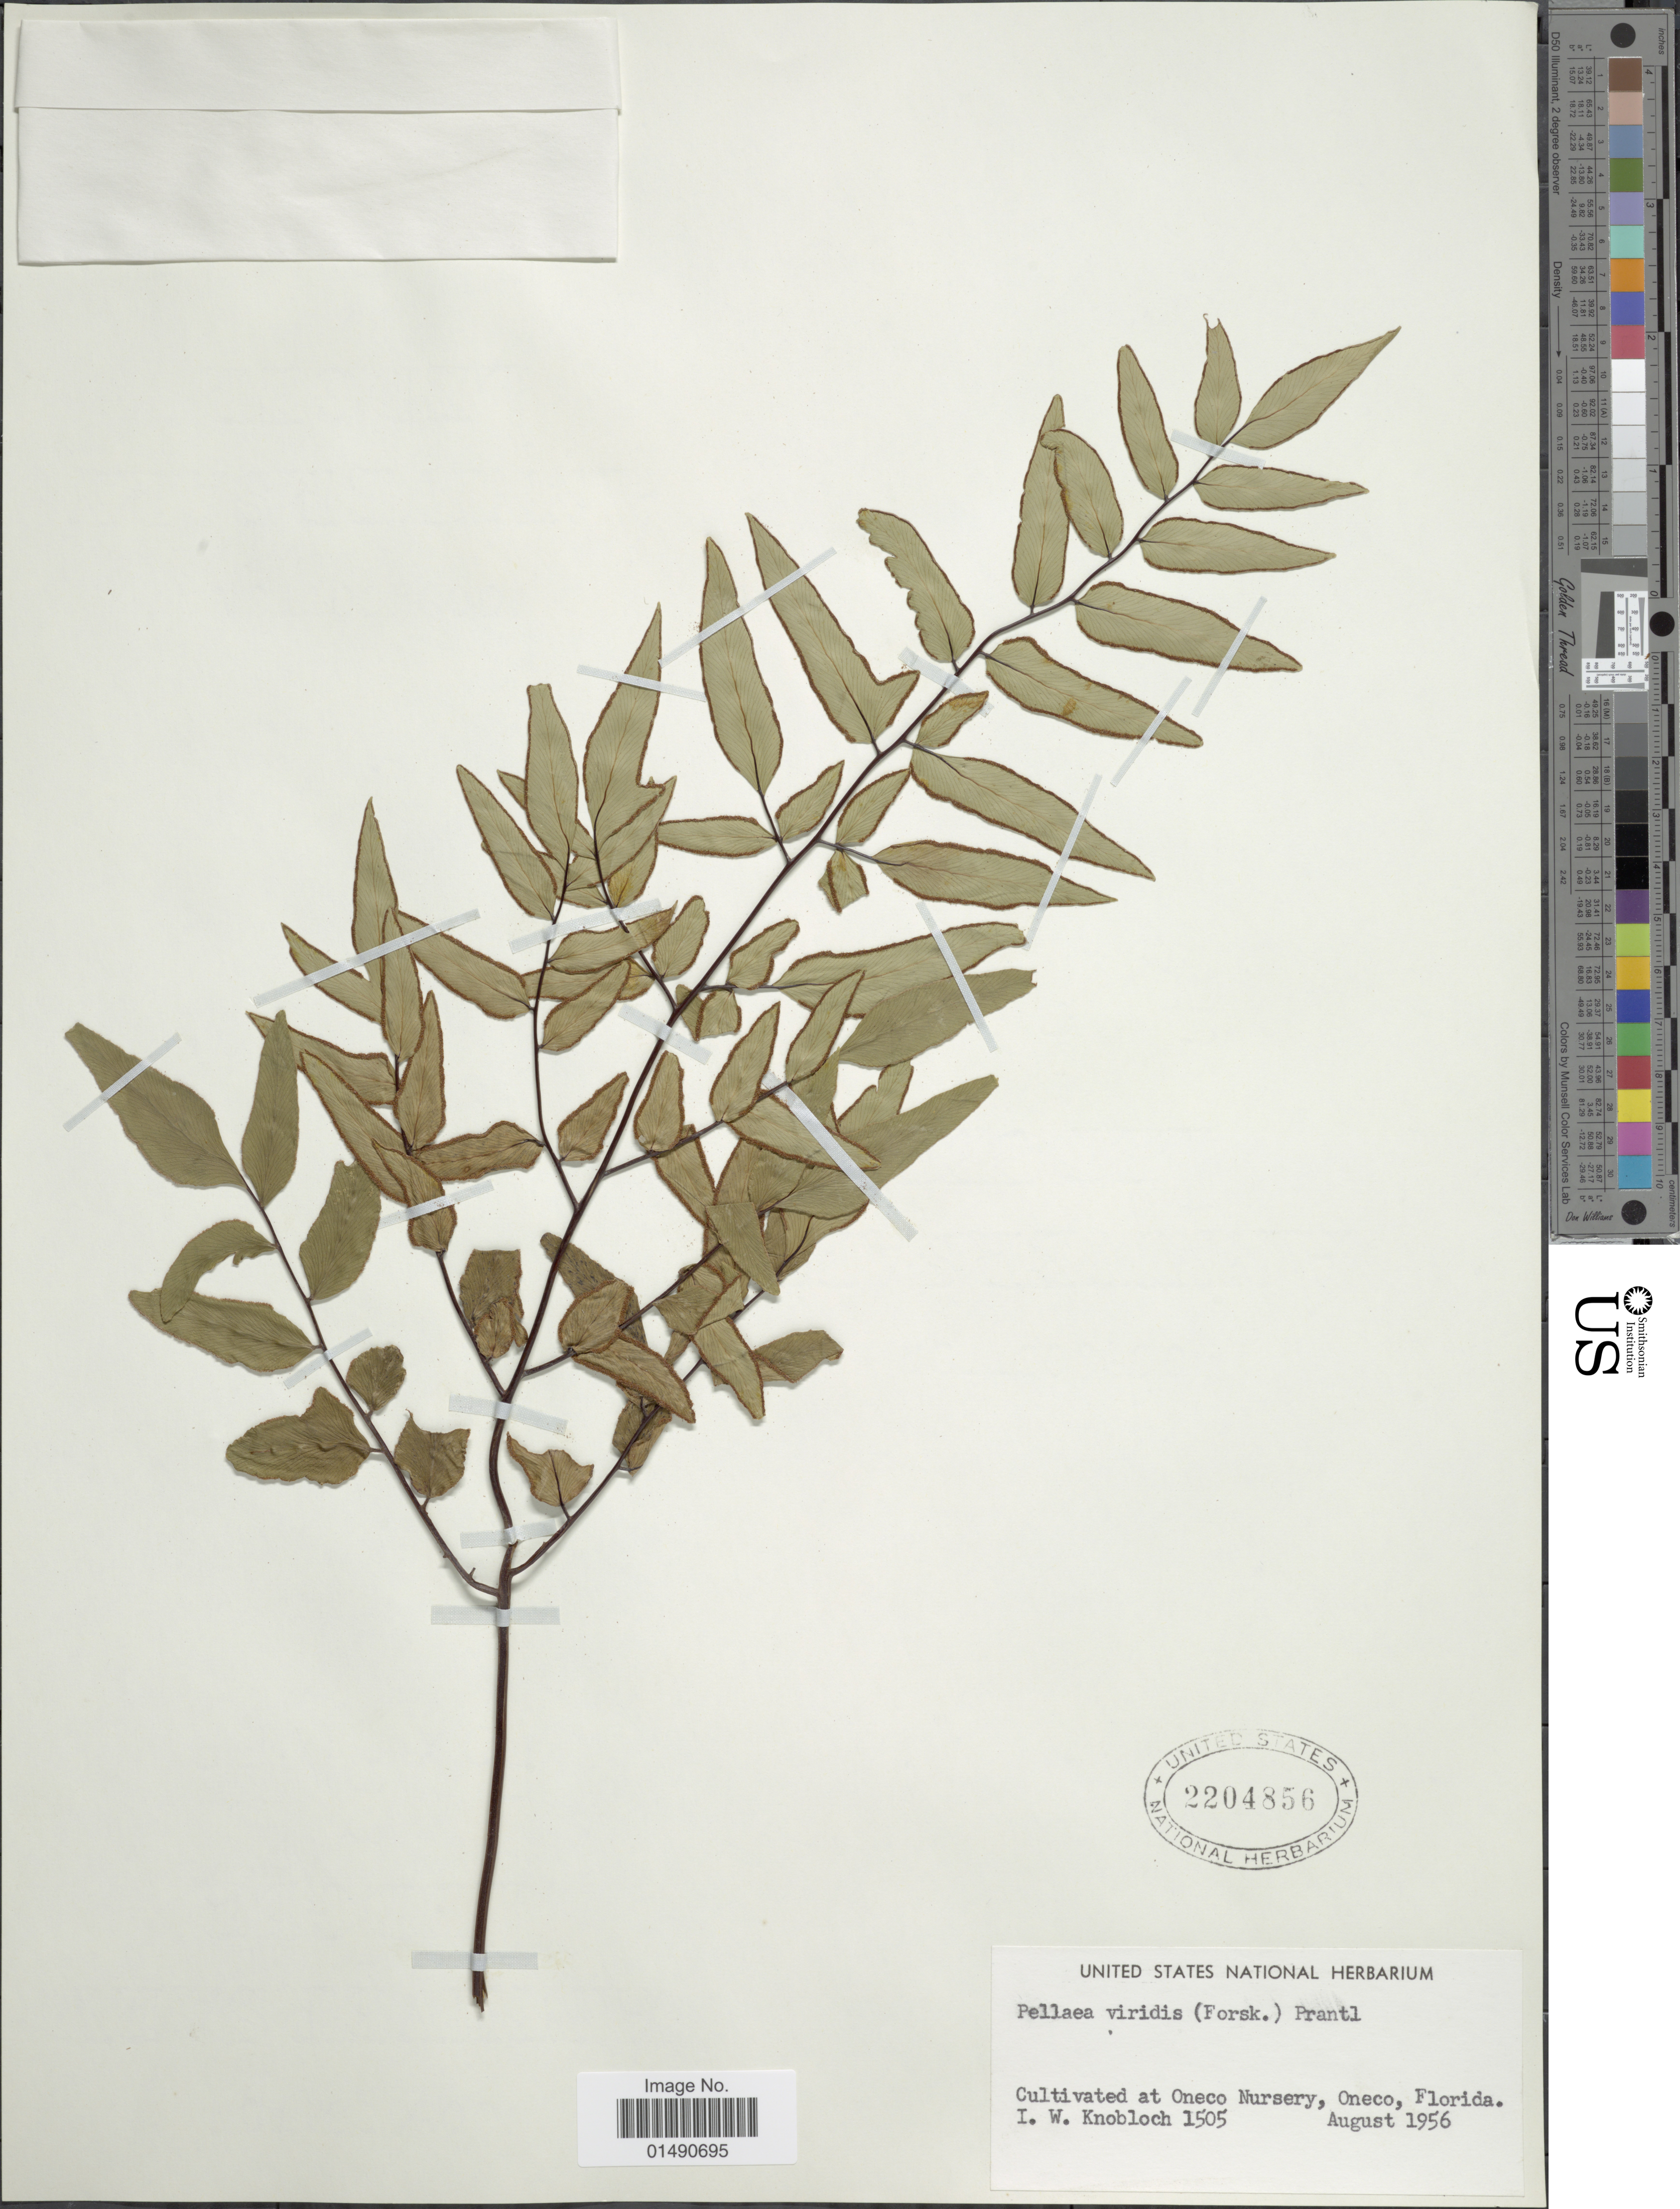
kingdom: Plantae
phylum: Tracheophyta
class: Polypodiopsida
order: Polypodiales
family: Pteridaceae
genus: Pellaea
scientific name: Pellaea viridis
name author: (Forssk.) Prantl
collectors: I. W. Knobloch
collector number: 1505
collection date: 1956-08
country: United States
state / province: Florida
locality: Oneco, Nursery, Oneco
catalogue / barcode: US 2204856